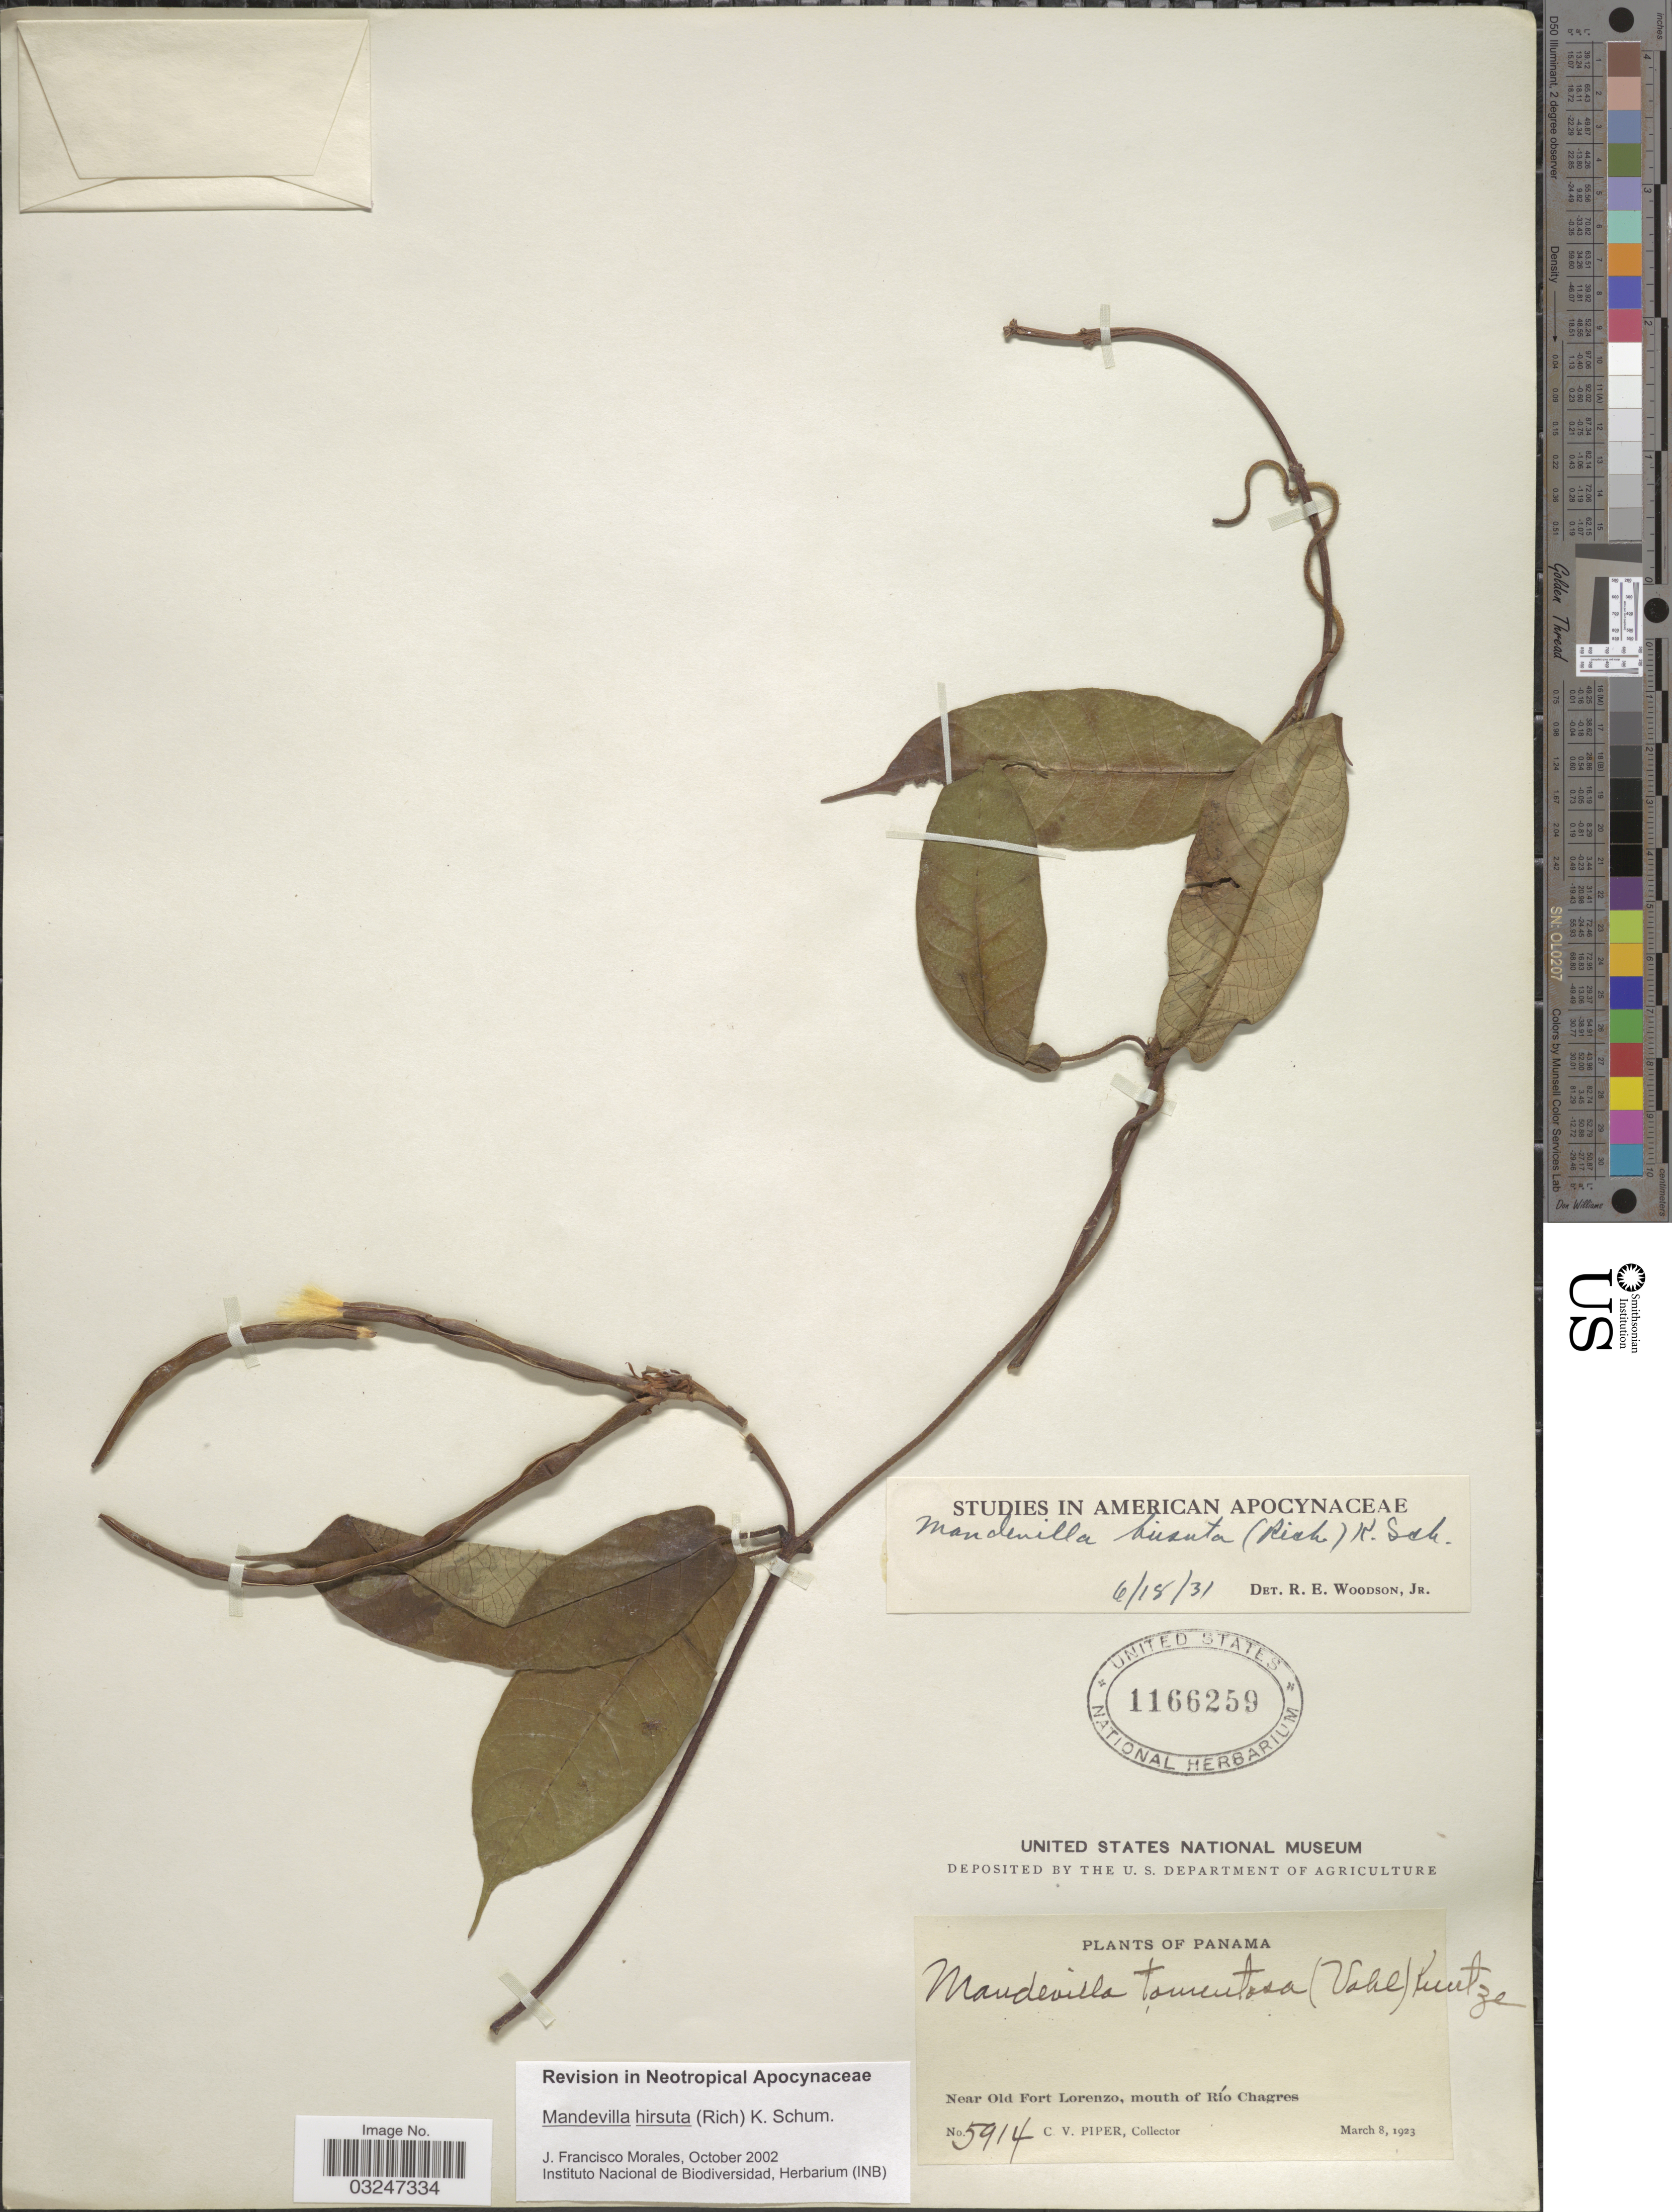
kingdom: Plantae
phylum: Tracheophyta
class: Magnoliopsida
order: Gentianales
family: Apocynaceae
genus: Mandevilla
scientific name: Mandevilla hirsuta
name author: (Rich.) K. Schum.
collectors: C. V. Piper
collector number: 5914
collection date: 1923-03-08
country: Panama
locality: Near Old Fort Lorenzo, mouth of Río Chagres.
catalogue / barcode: US 1166259